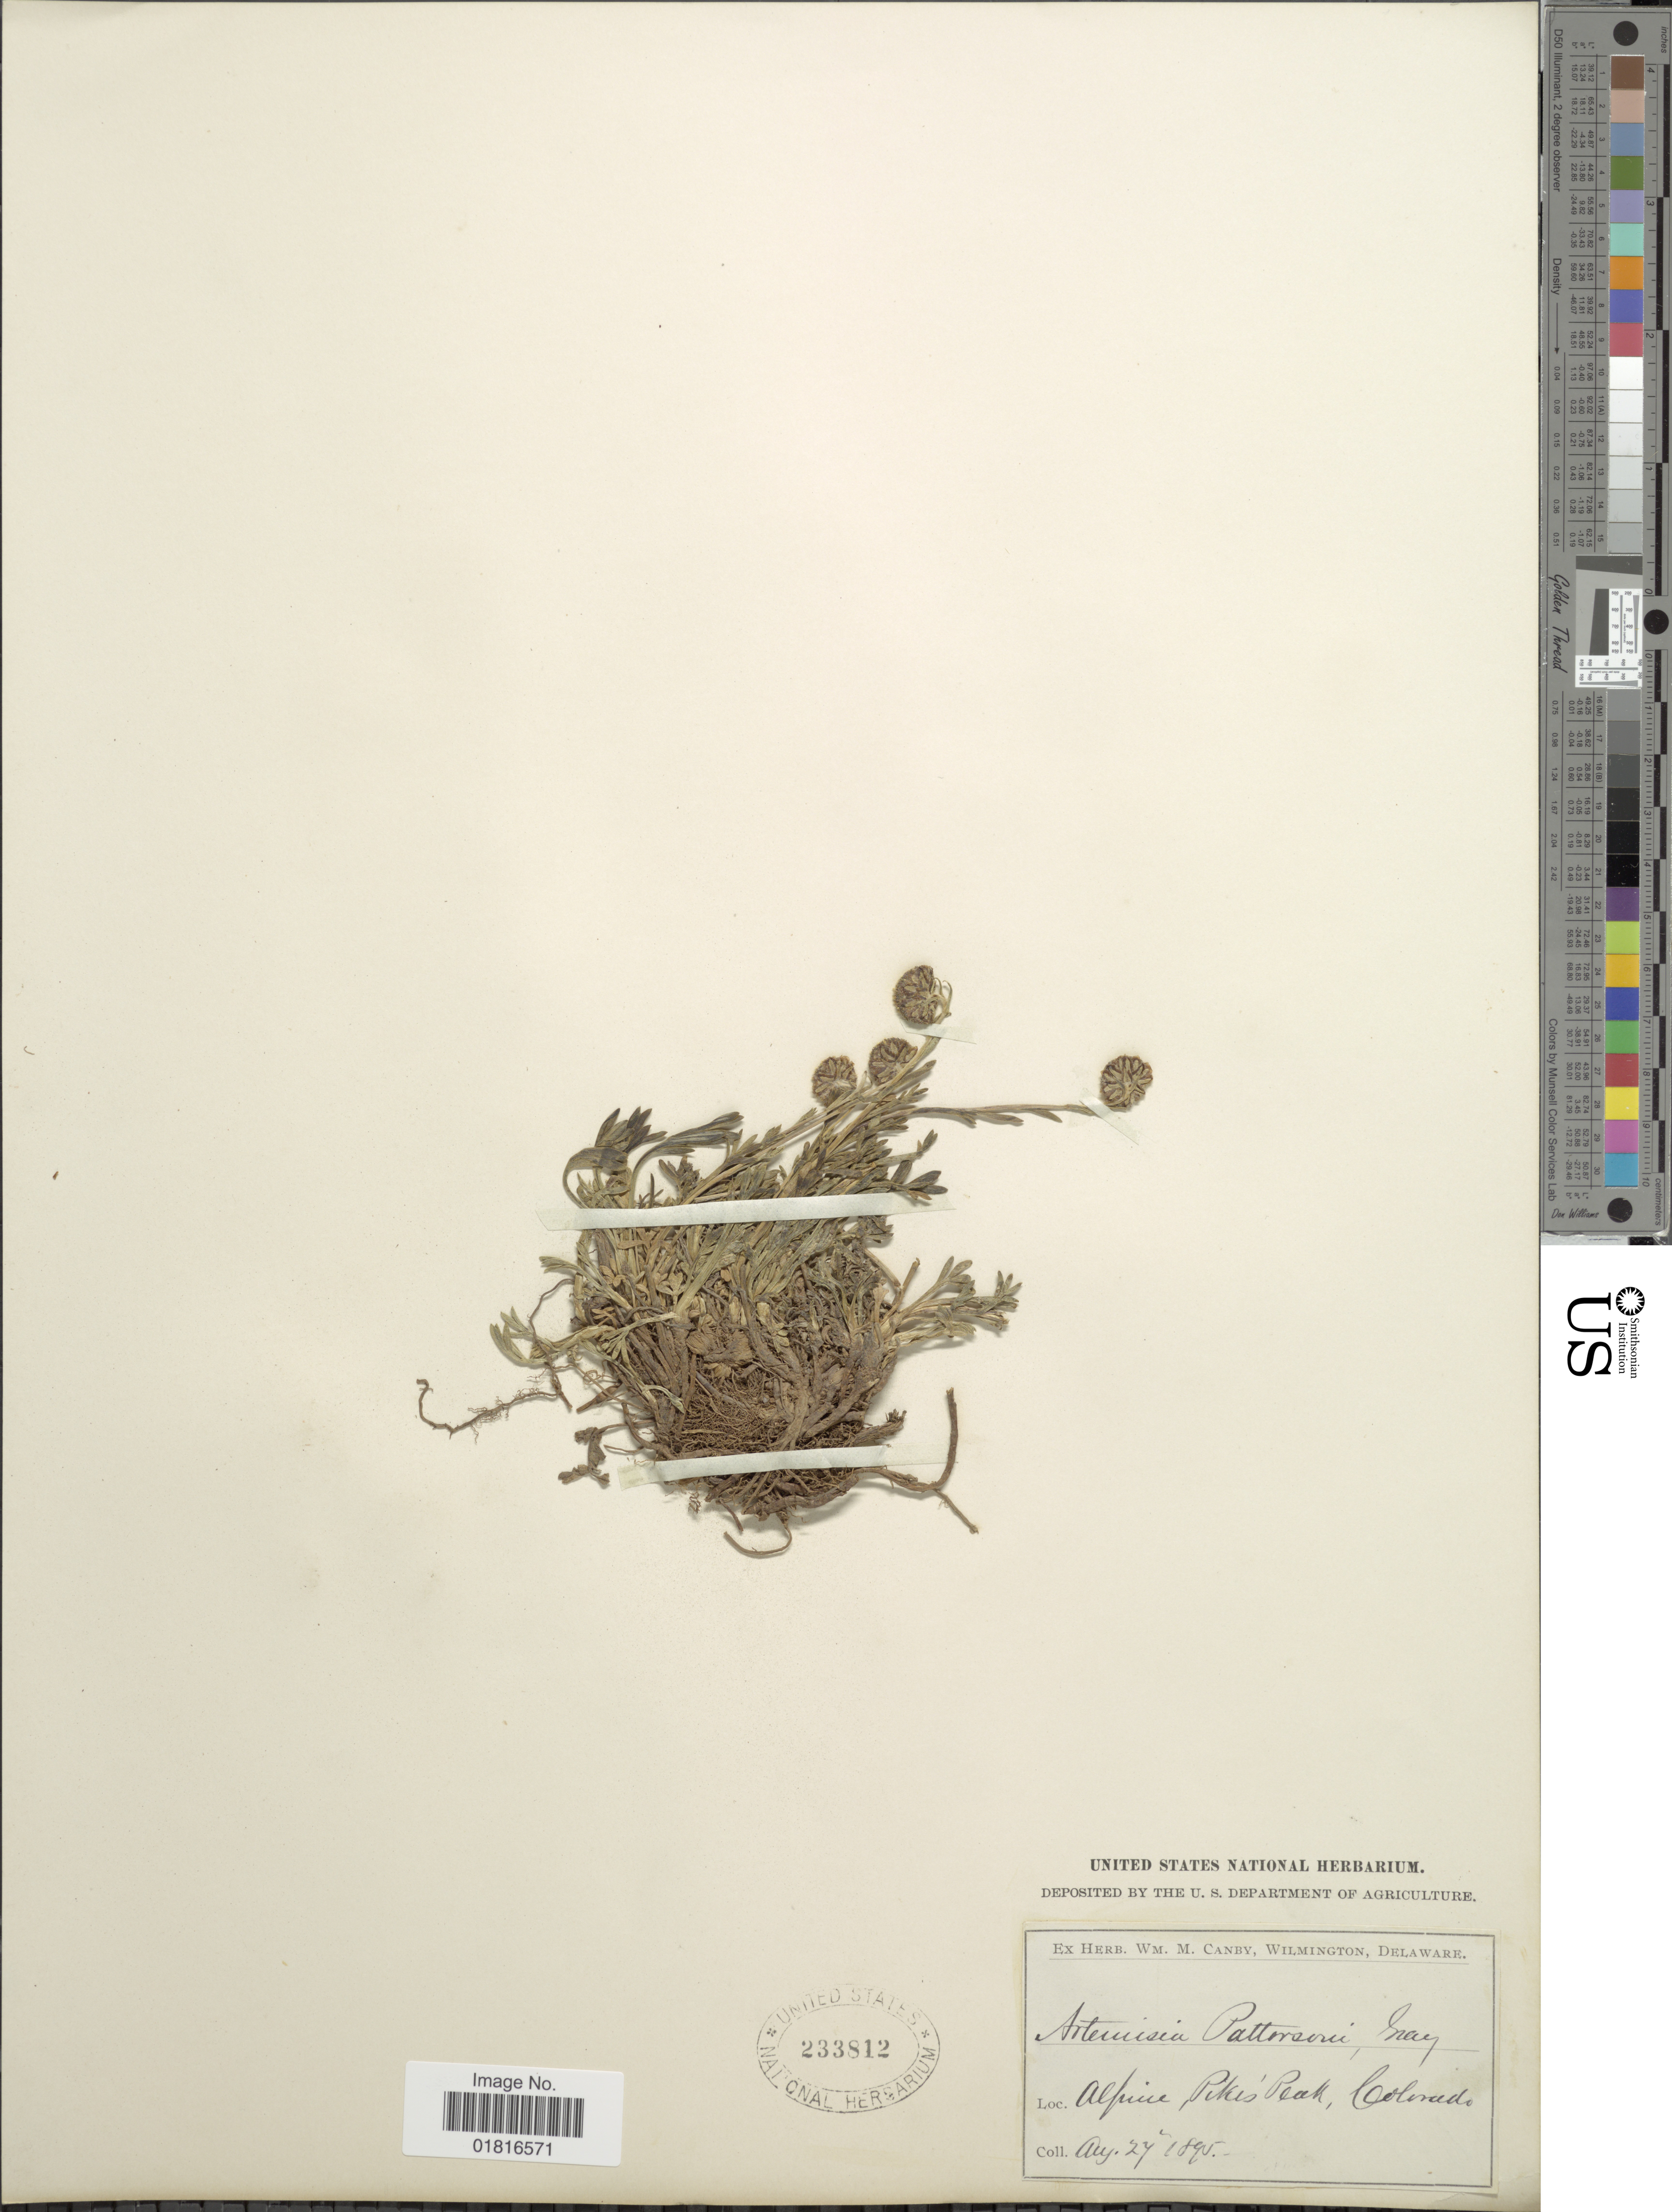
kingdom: Plantae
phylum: Tracheophyta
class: Magnoliopsida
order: Asterales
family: Asteraceae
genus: Artemisia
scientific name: Artemisia pattersonii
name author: A. Gray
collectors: ex herb. W.M. Canby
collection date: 1895-08-27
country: United States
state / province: Colorado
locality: Alpine Pikes Peak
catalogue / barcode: US 233812